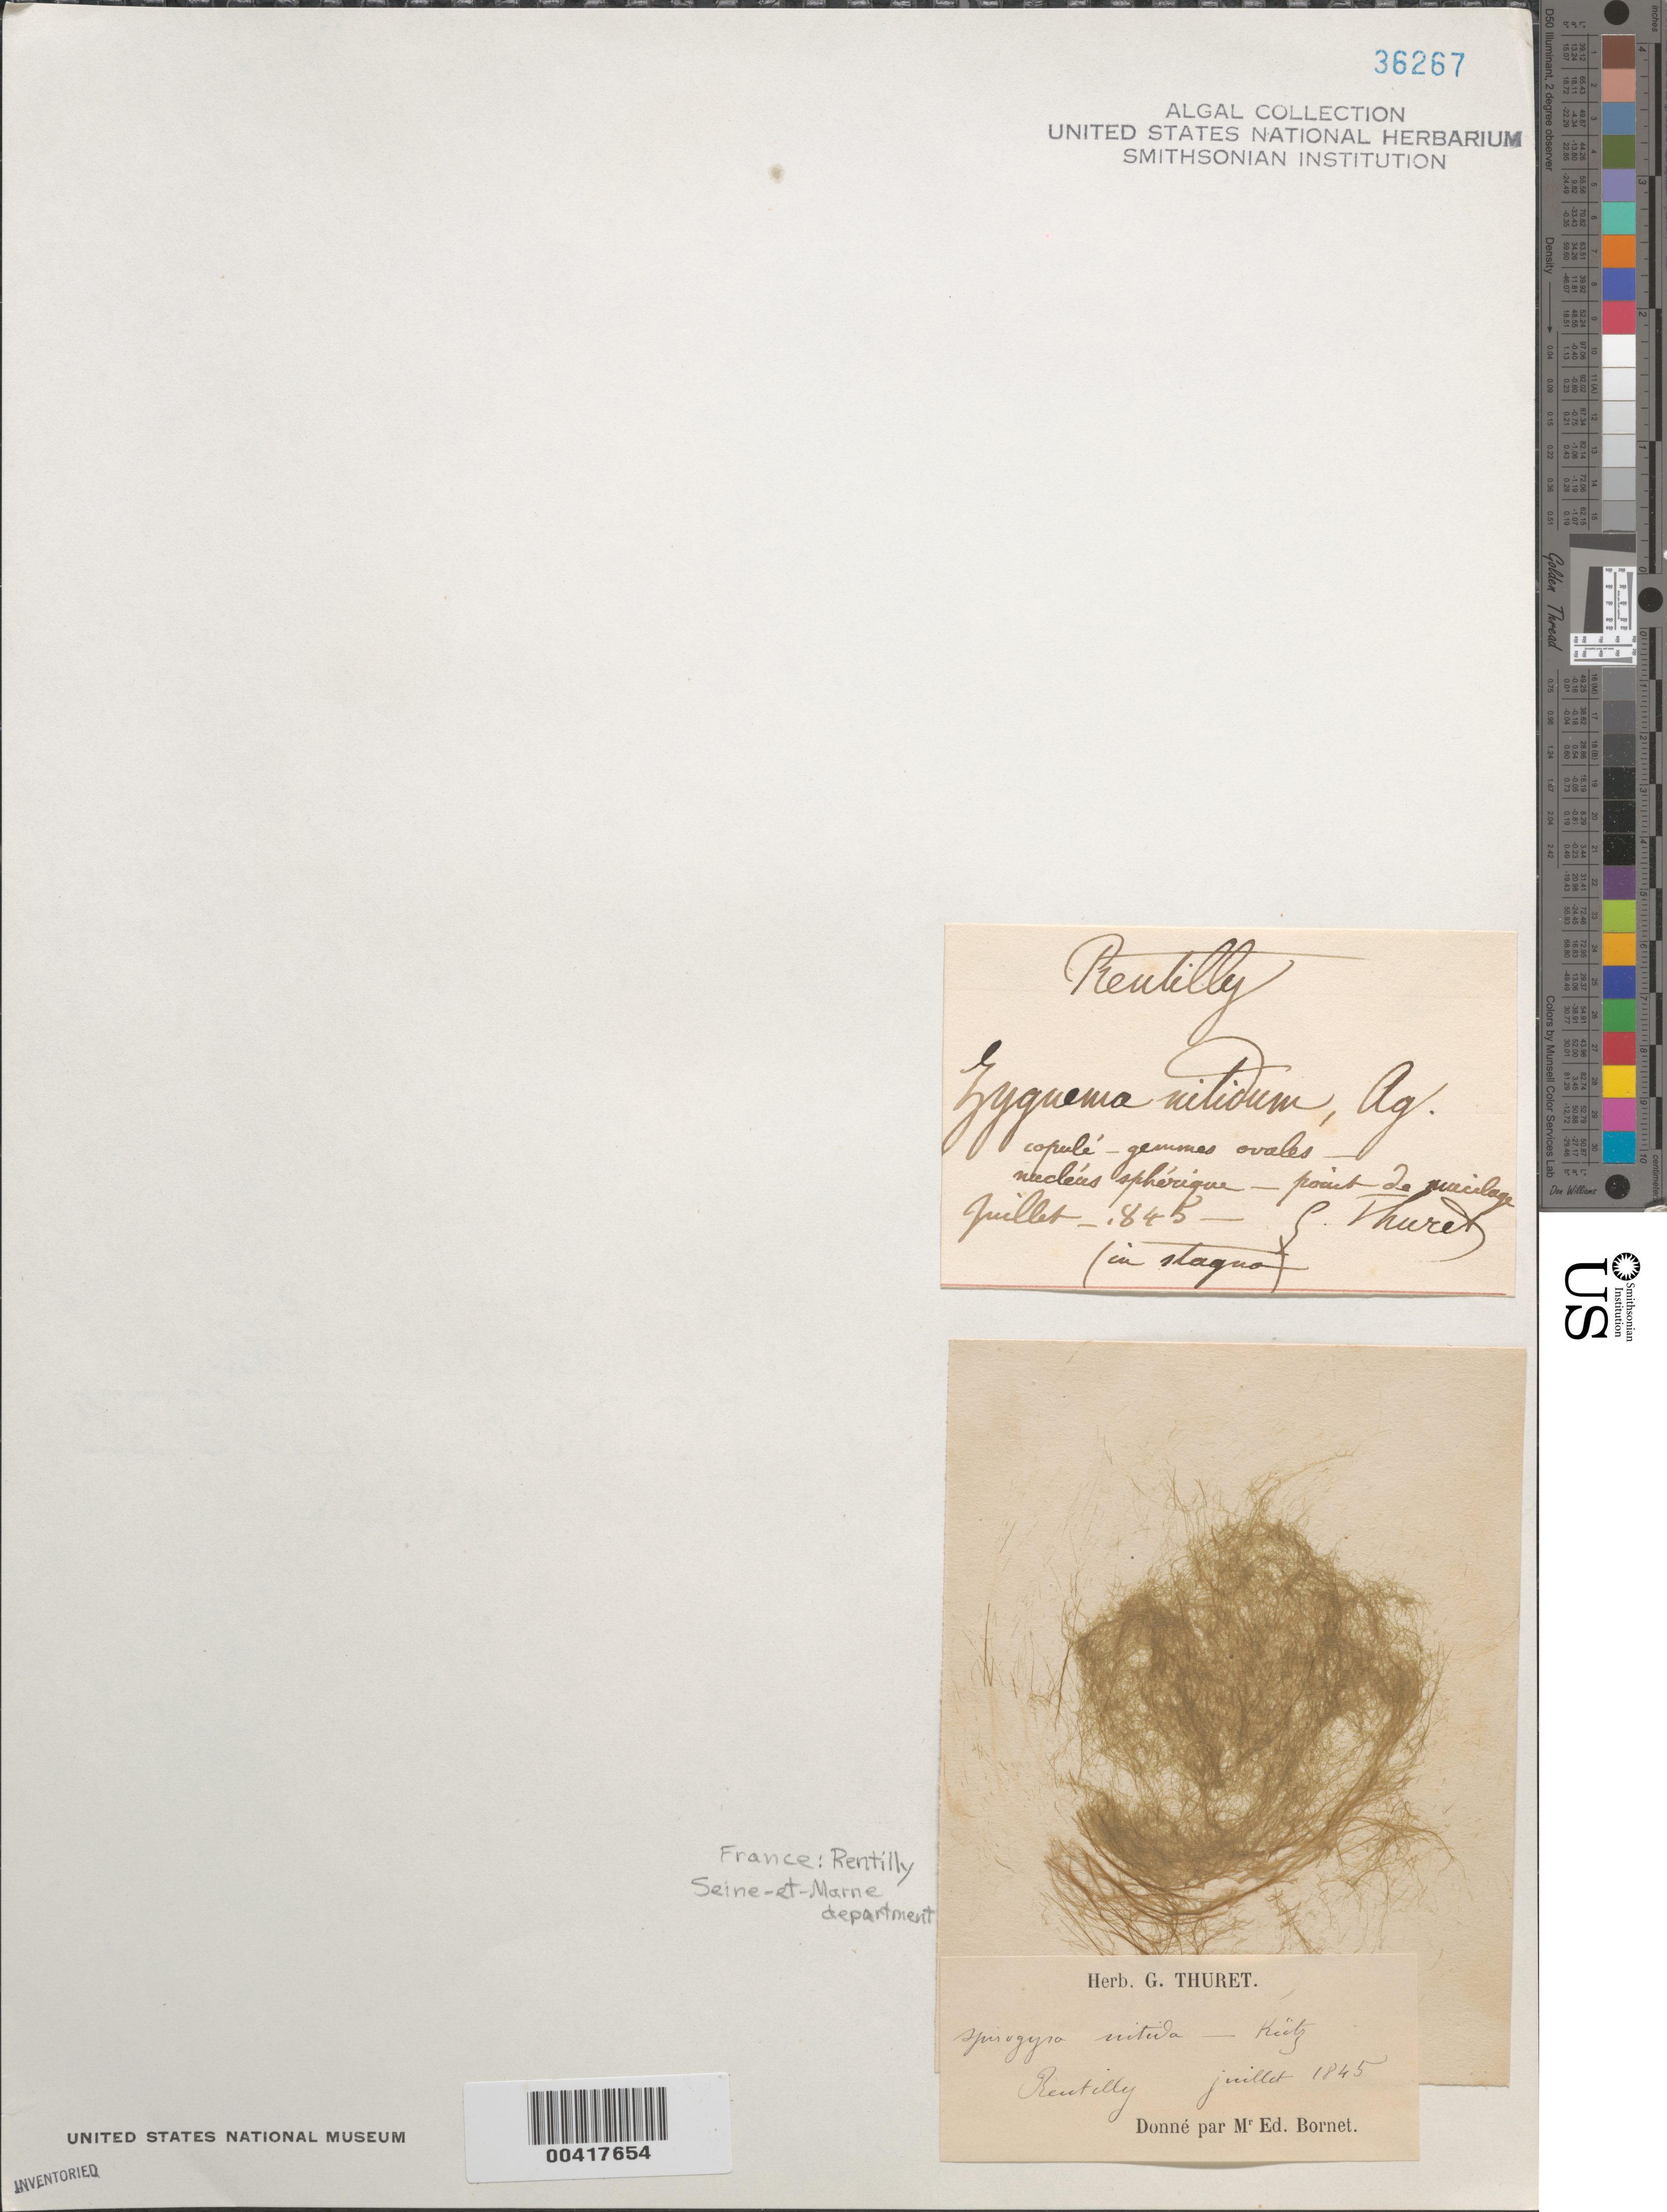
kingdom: Plantae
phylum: Charophyta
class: Zygnematophyceae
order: Zygnematales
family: Zygnemataceae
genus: Spirogyra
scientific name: Spirogyra nitida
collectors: G. A. Thuret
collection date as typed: Jul 1845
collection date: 1845-07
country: France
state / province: Île-de-france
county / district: Seine-et-marne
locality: Rentilly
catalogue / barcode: US 36267